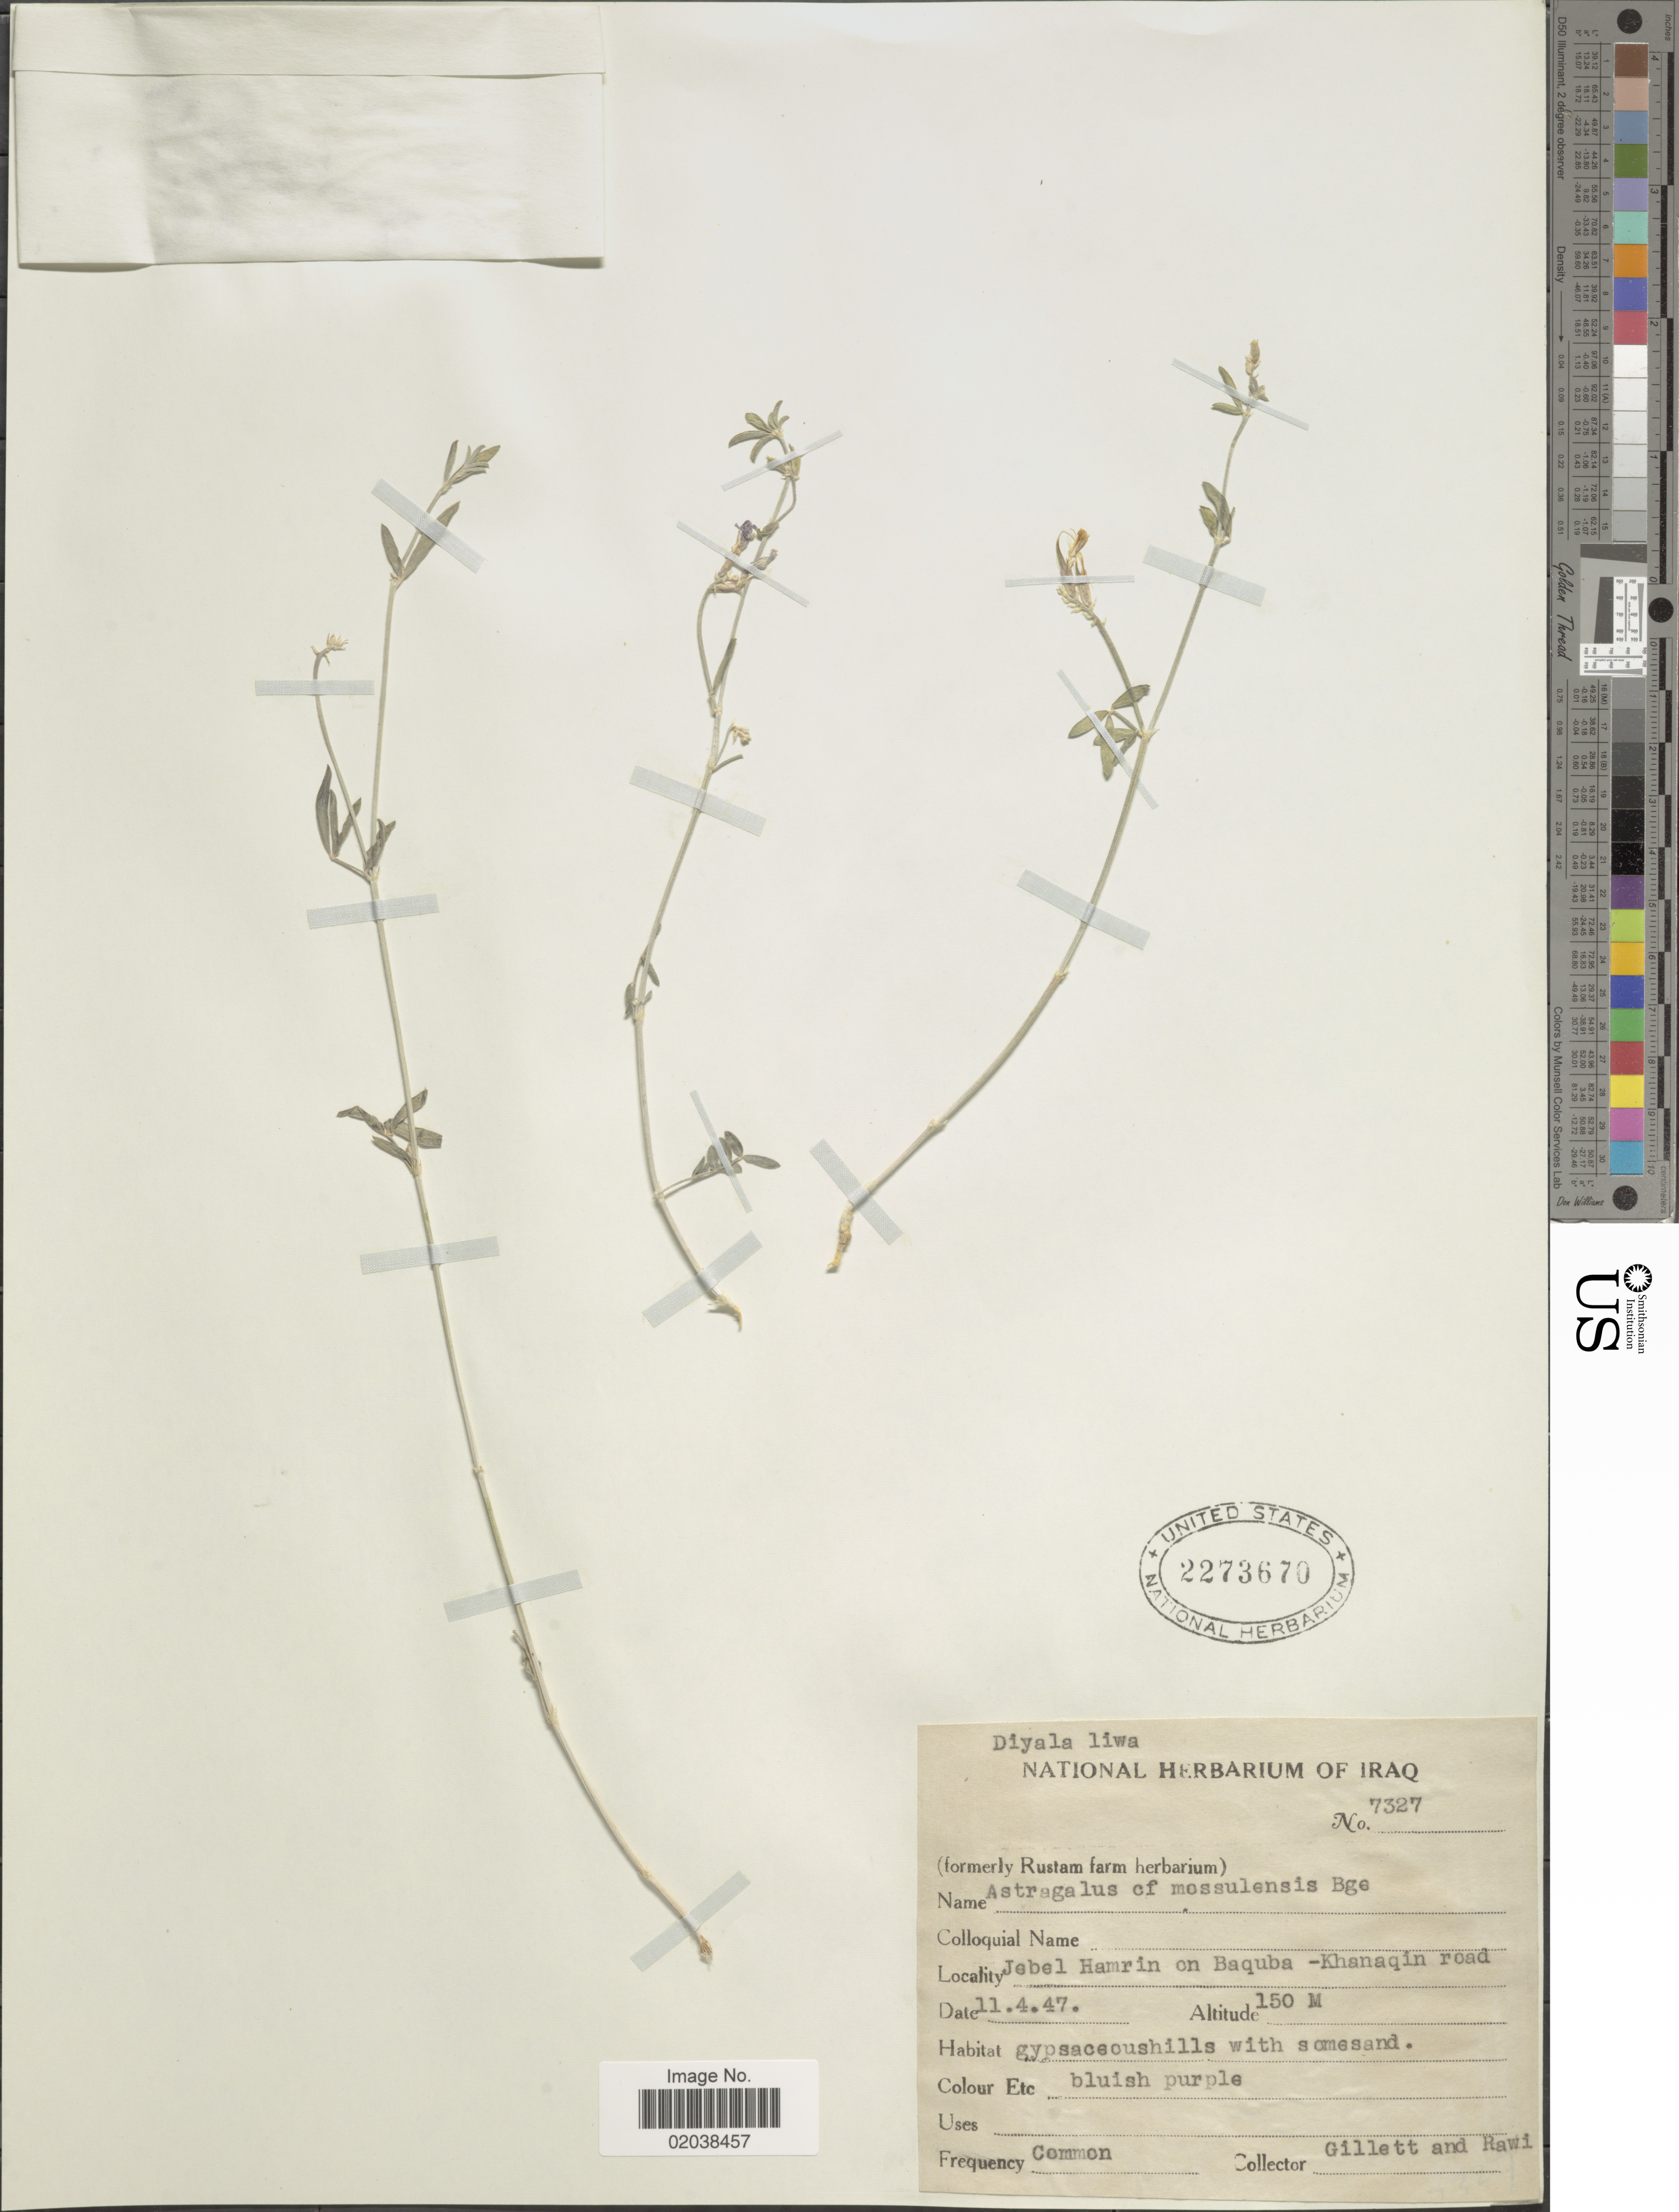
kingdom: Plantae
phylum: Tracheophyta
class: Magnoliopsida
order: Fabales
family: Fabaceae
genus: Astragalus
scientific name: Astragalus mossulensis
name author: Bunge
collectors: Gillett, -- & -. Rawi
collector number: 7327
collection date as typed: Transcribed d/m/y: 11/4/47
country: Iraq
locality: Jebel Hamrin on Baquba - Khanaqin road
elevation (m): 150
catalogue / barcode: US 2273670